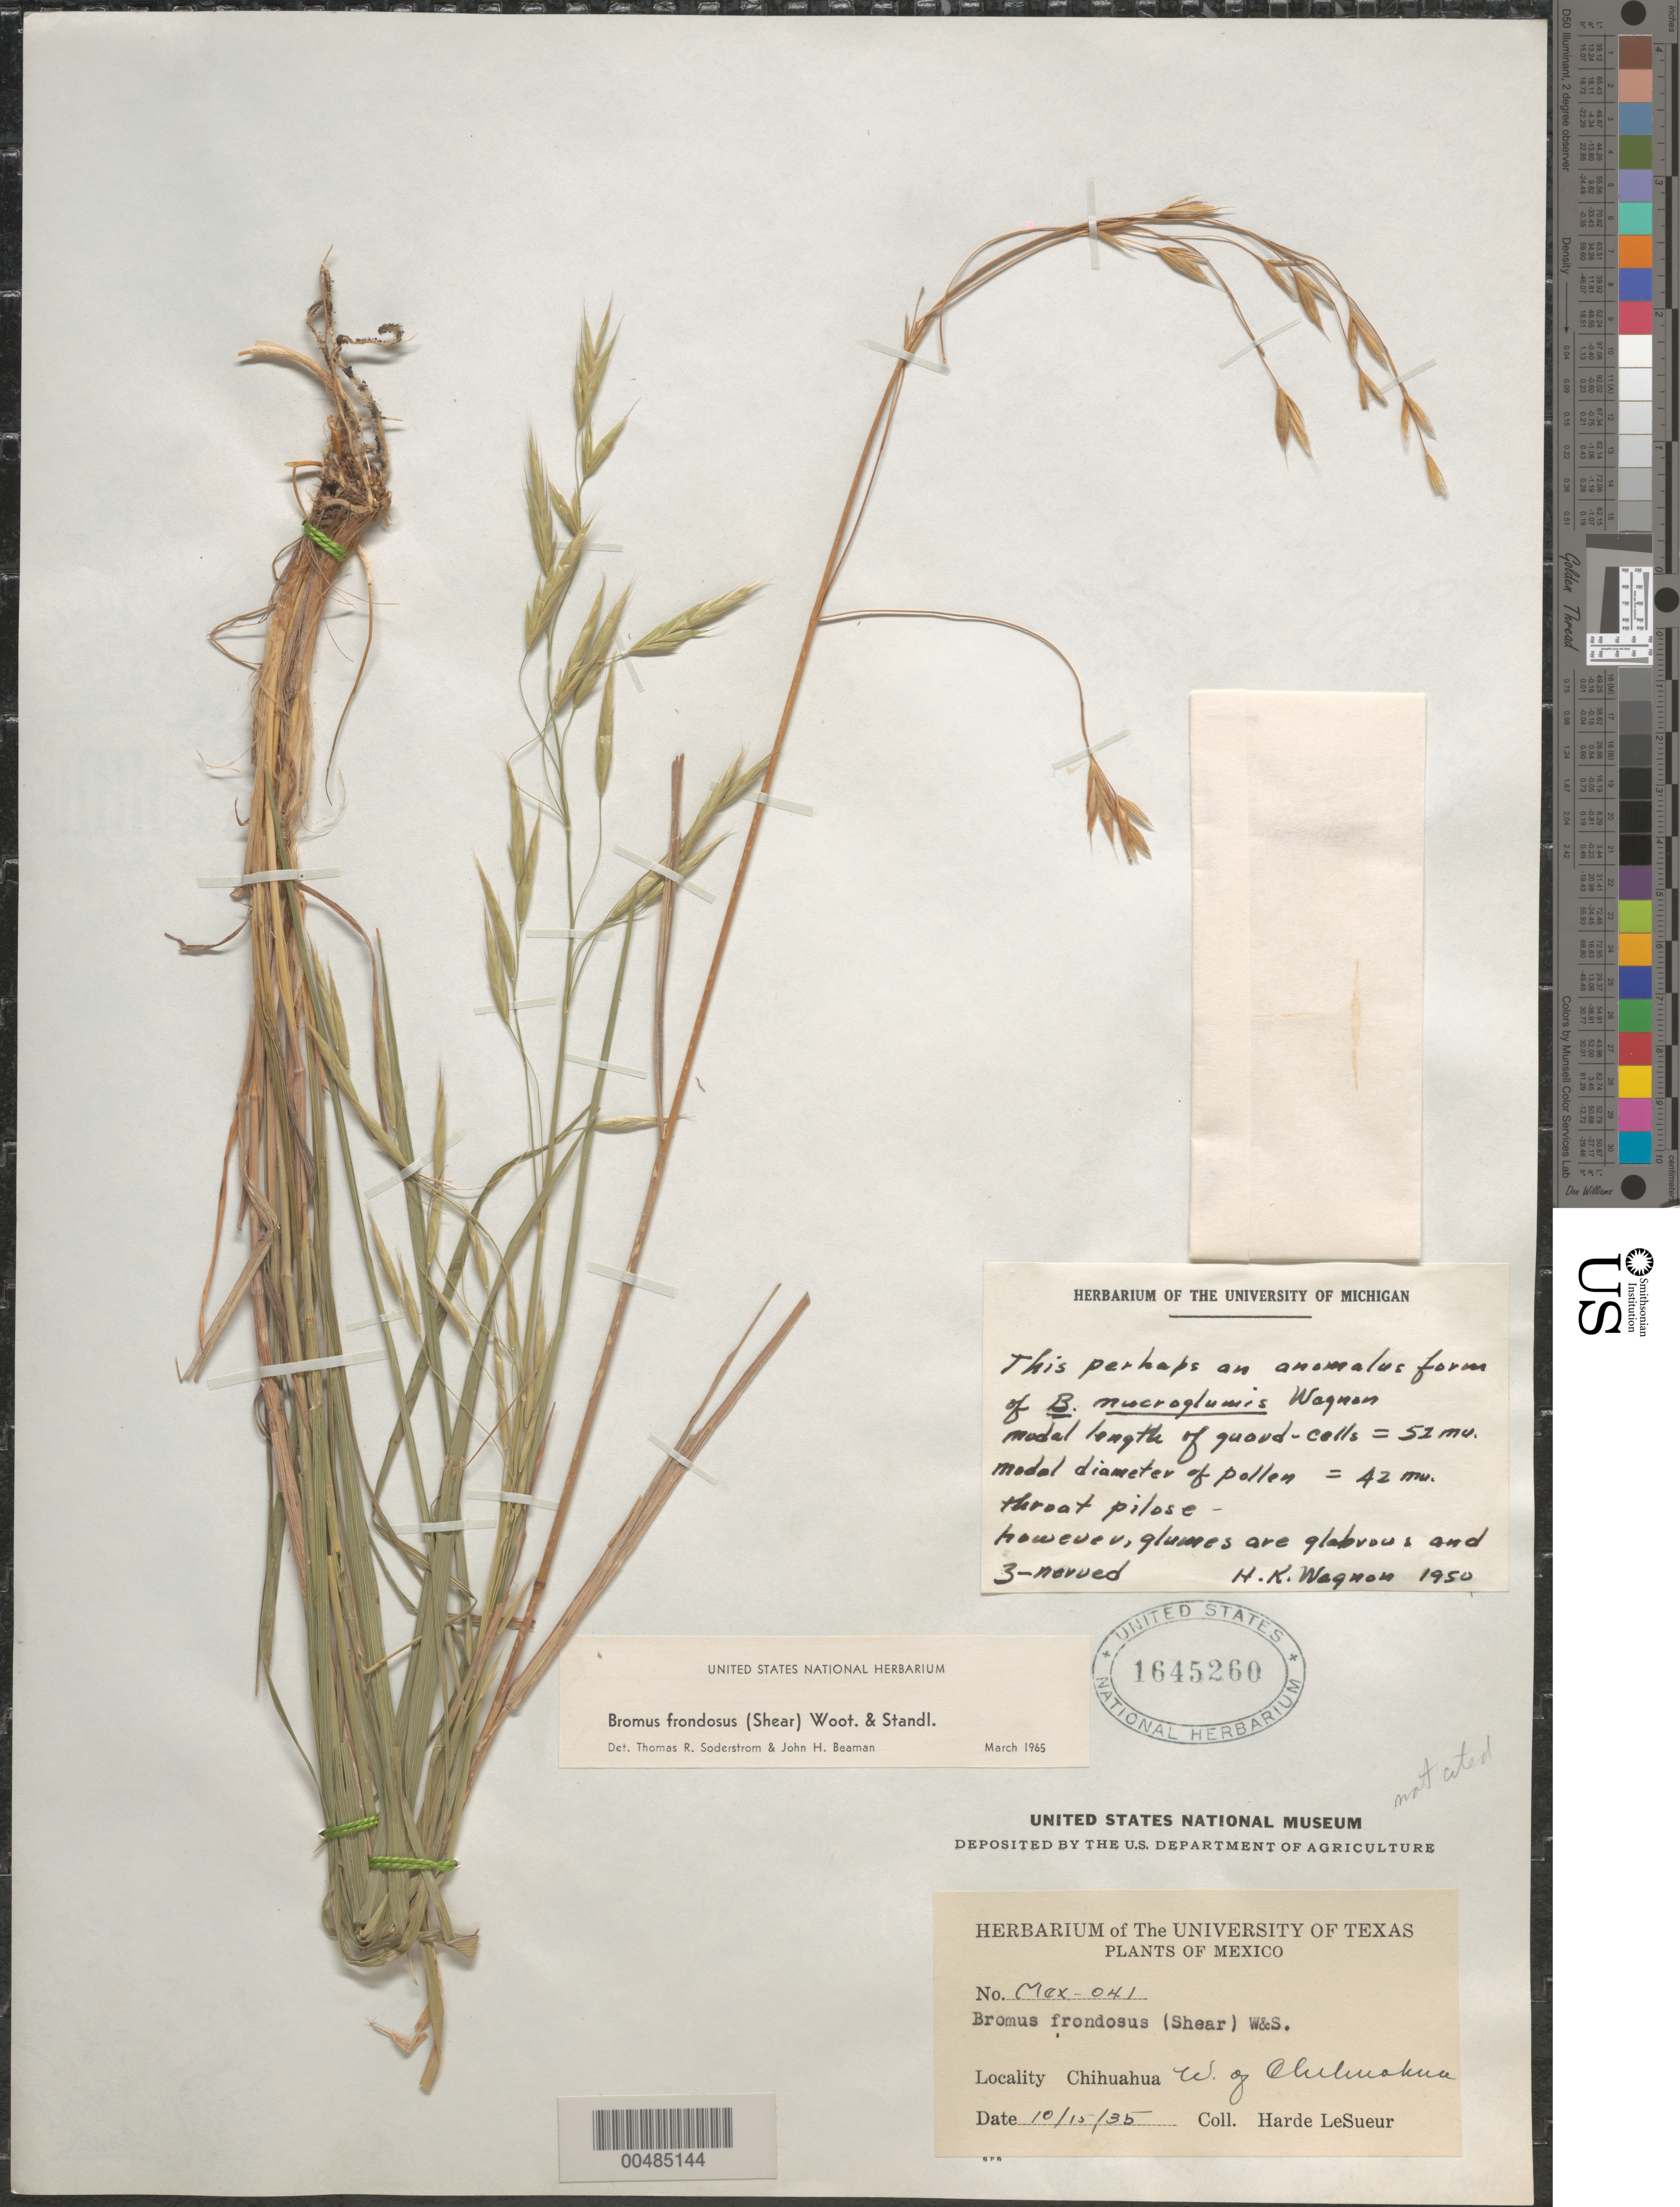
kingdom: Plantae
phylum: Tracheophyta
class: Liliopsida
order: Poales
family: Poaceae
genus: Bromus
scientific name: Bromus porteri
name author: (J.M. Coult.) Nash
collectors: D. H. LeSueur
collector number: Mex-041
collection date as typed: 15 Oct 1935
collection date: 1935-10-15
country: Mexico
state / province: Chihuahua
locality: W of Chihuahua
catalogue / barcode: US 1645260